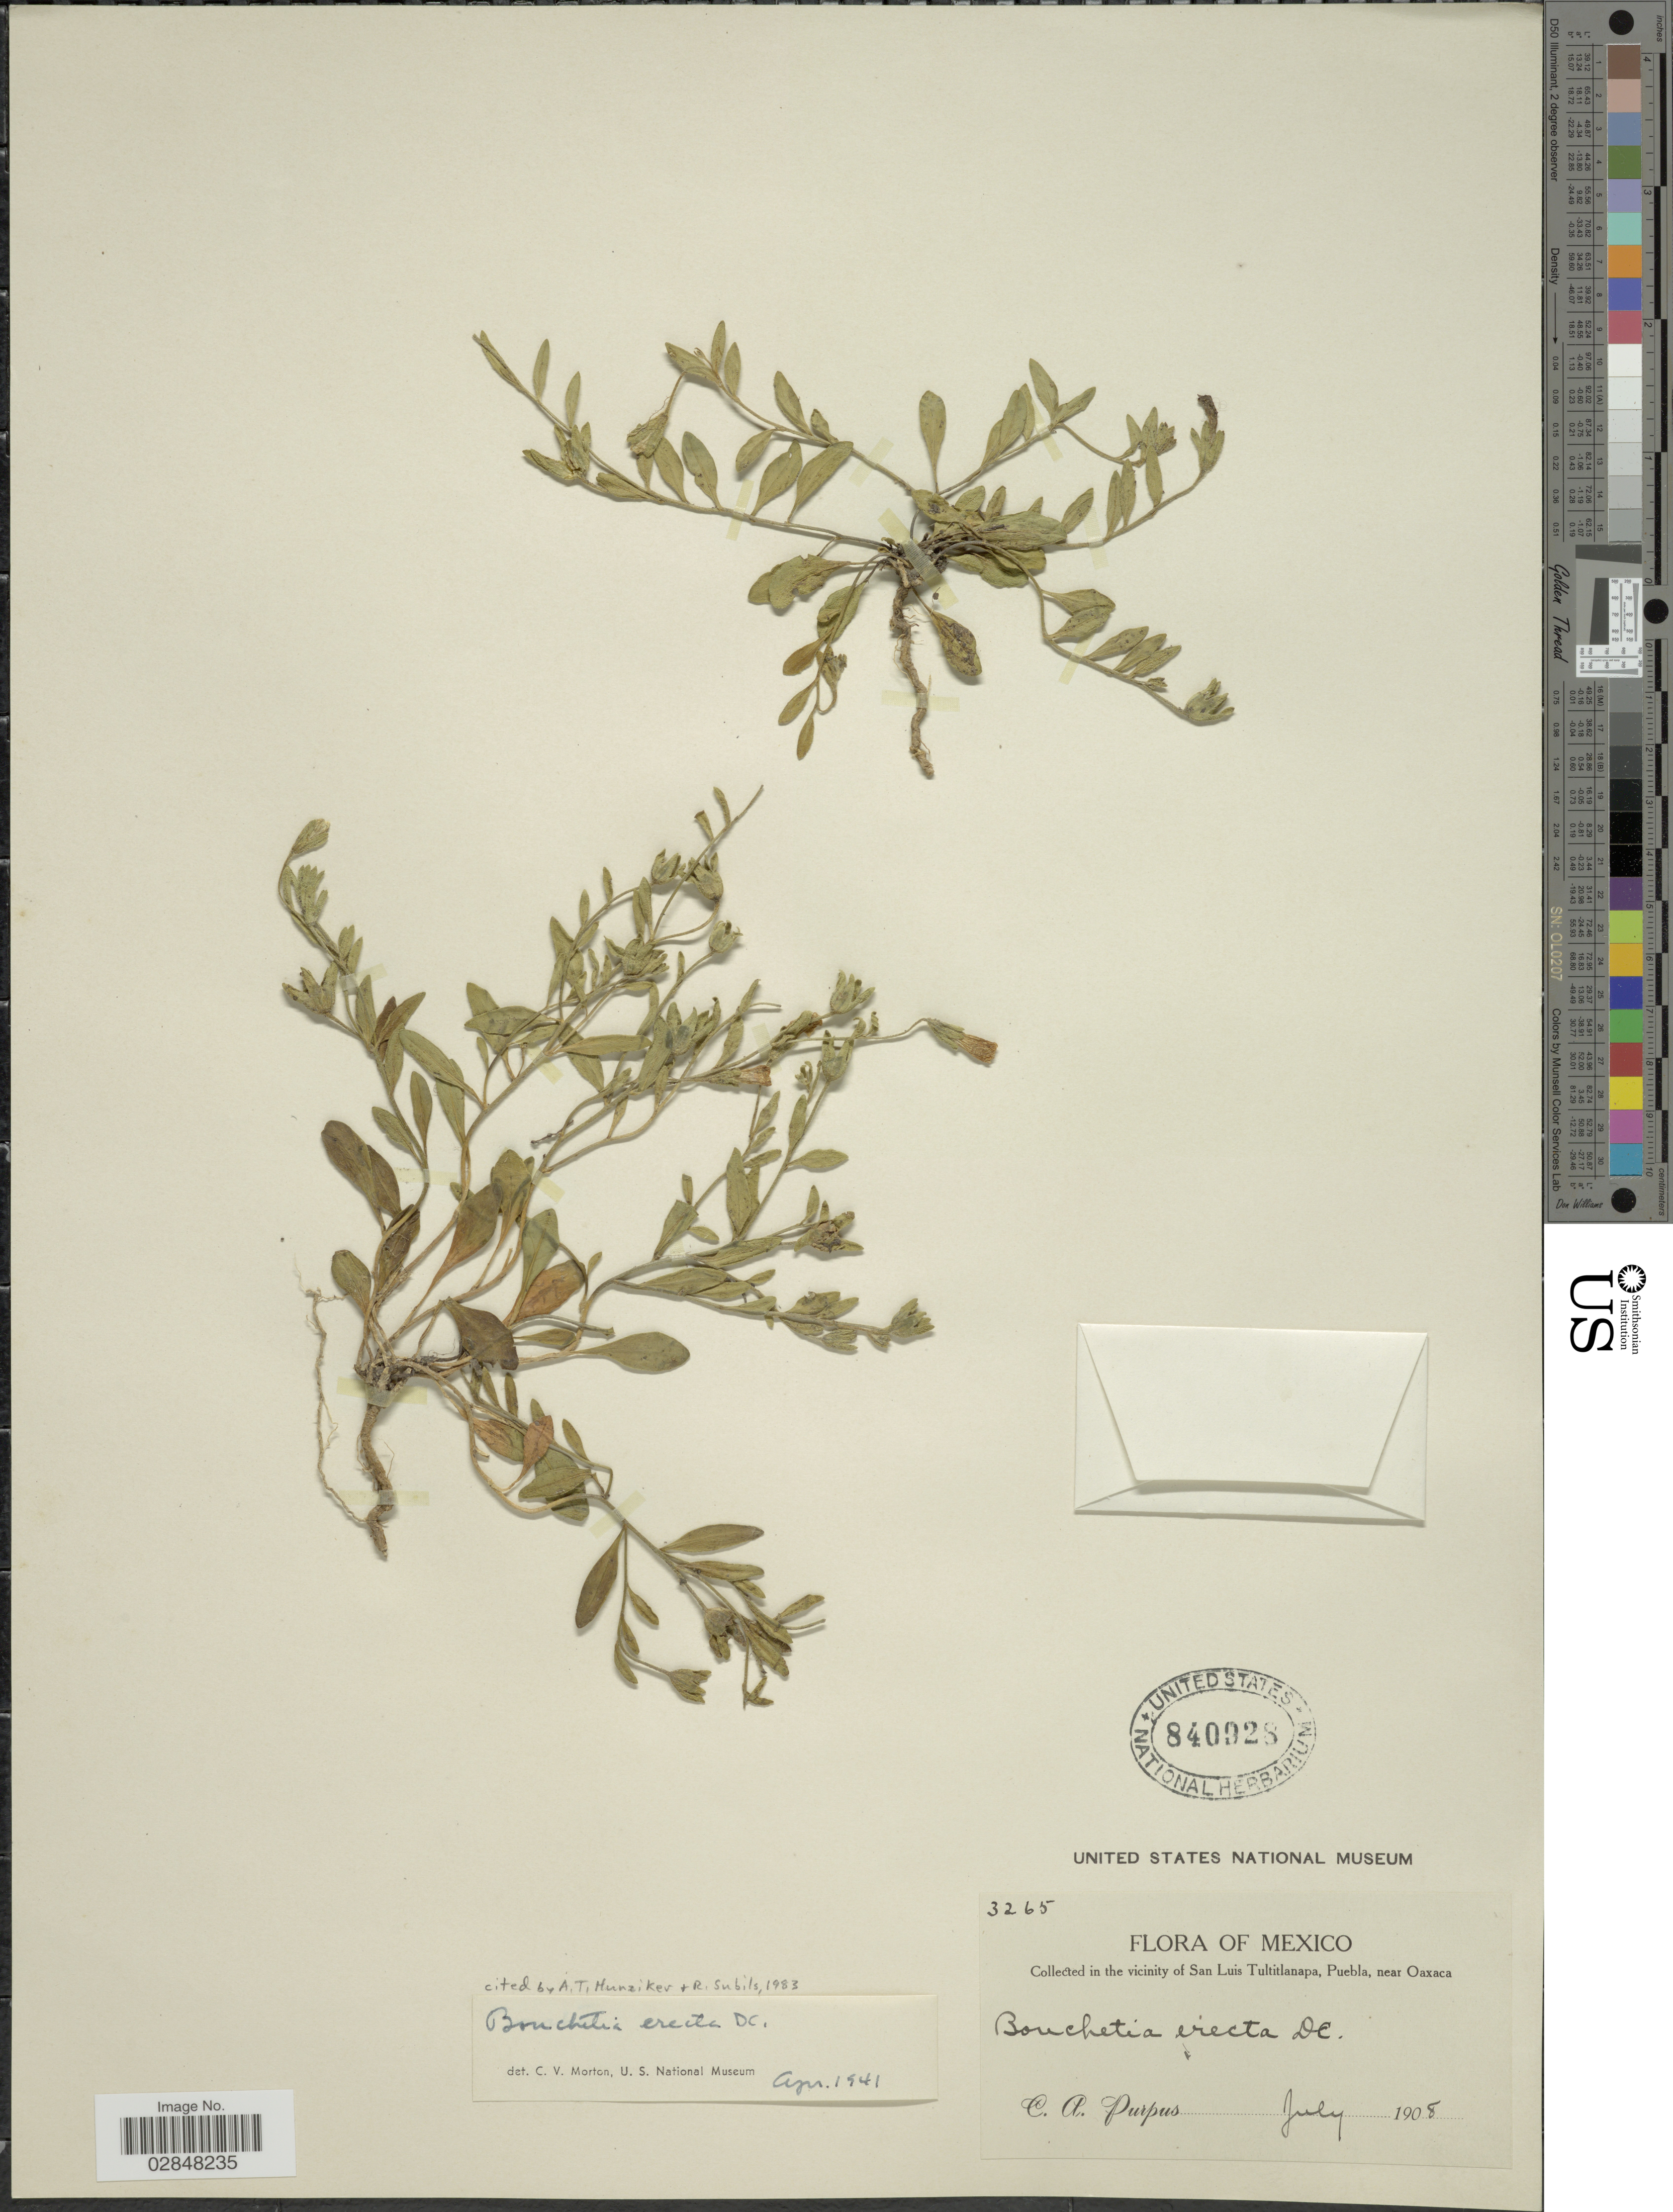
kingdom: Plantae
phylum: Tracheophyta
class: Magnoliopsida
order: Solanales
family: Solanaceae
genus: Bouchetia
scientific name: Bouchetia erecta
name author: DC.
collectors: C. A. Purpus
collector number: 3265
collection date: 1908-07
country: Mexico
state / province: Puebla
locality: In the vicinity of San Luis Tultitlanapa, near Oaxaca.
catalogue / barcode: US 840928